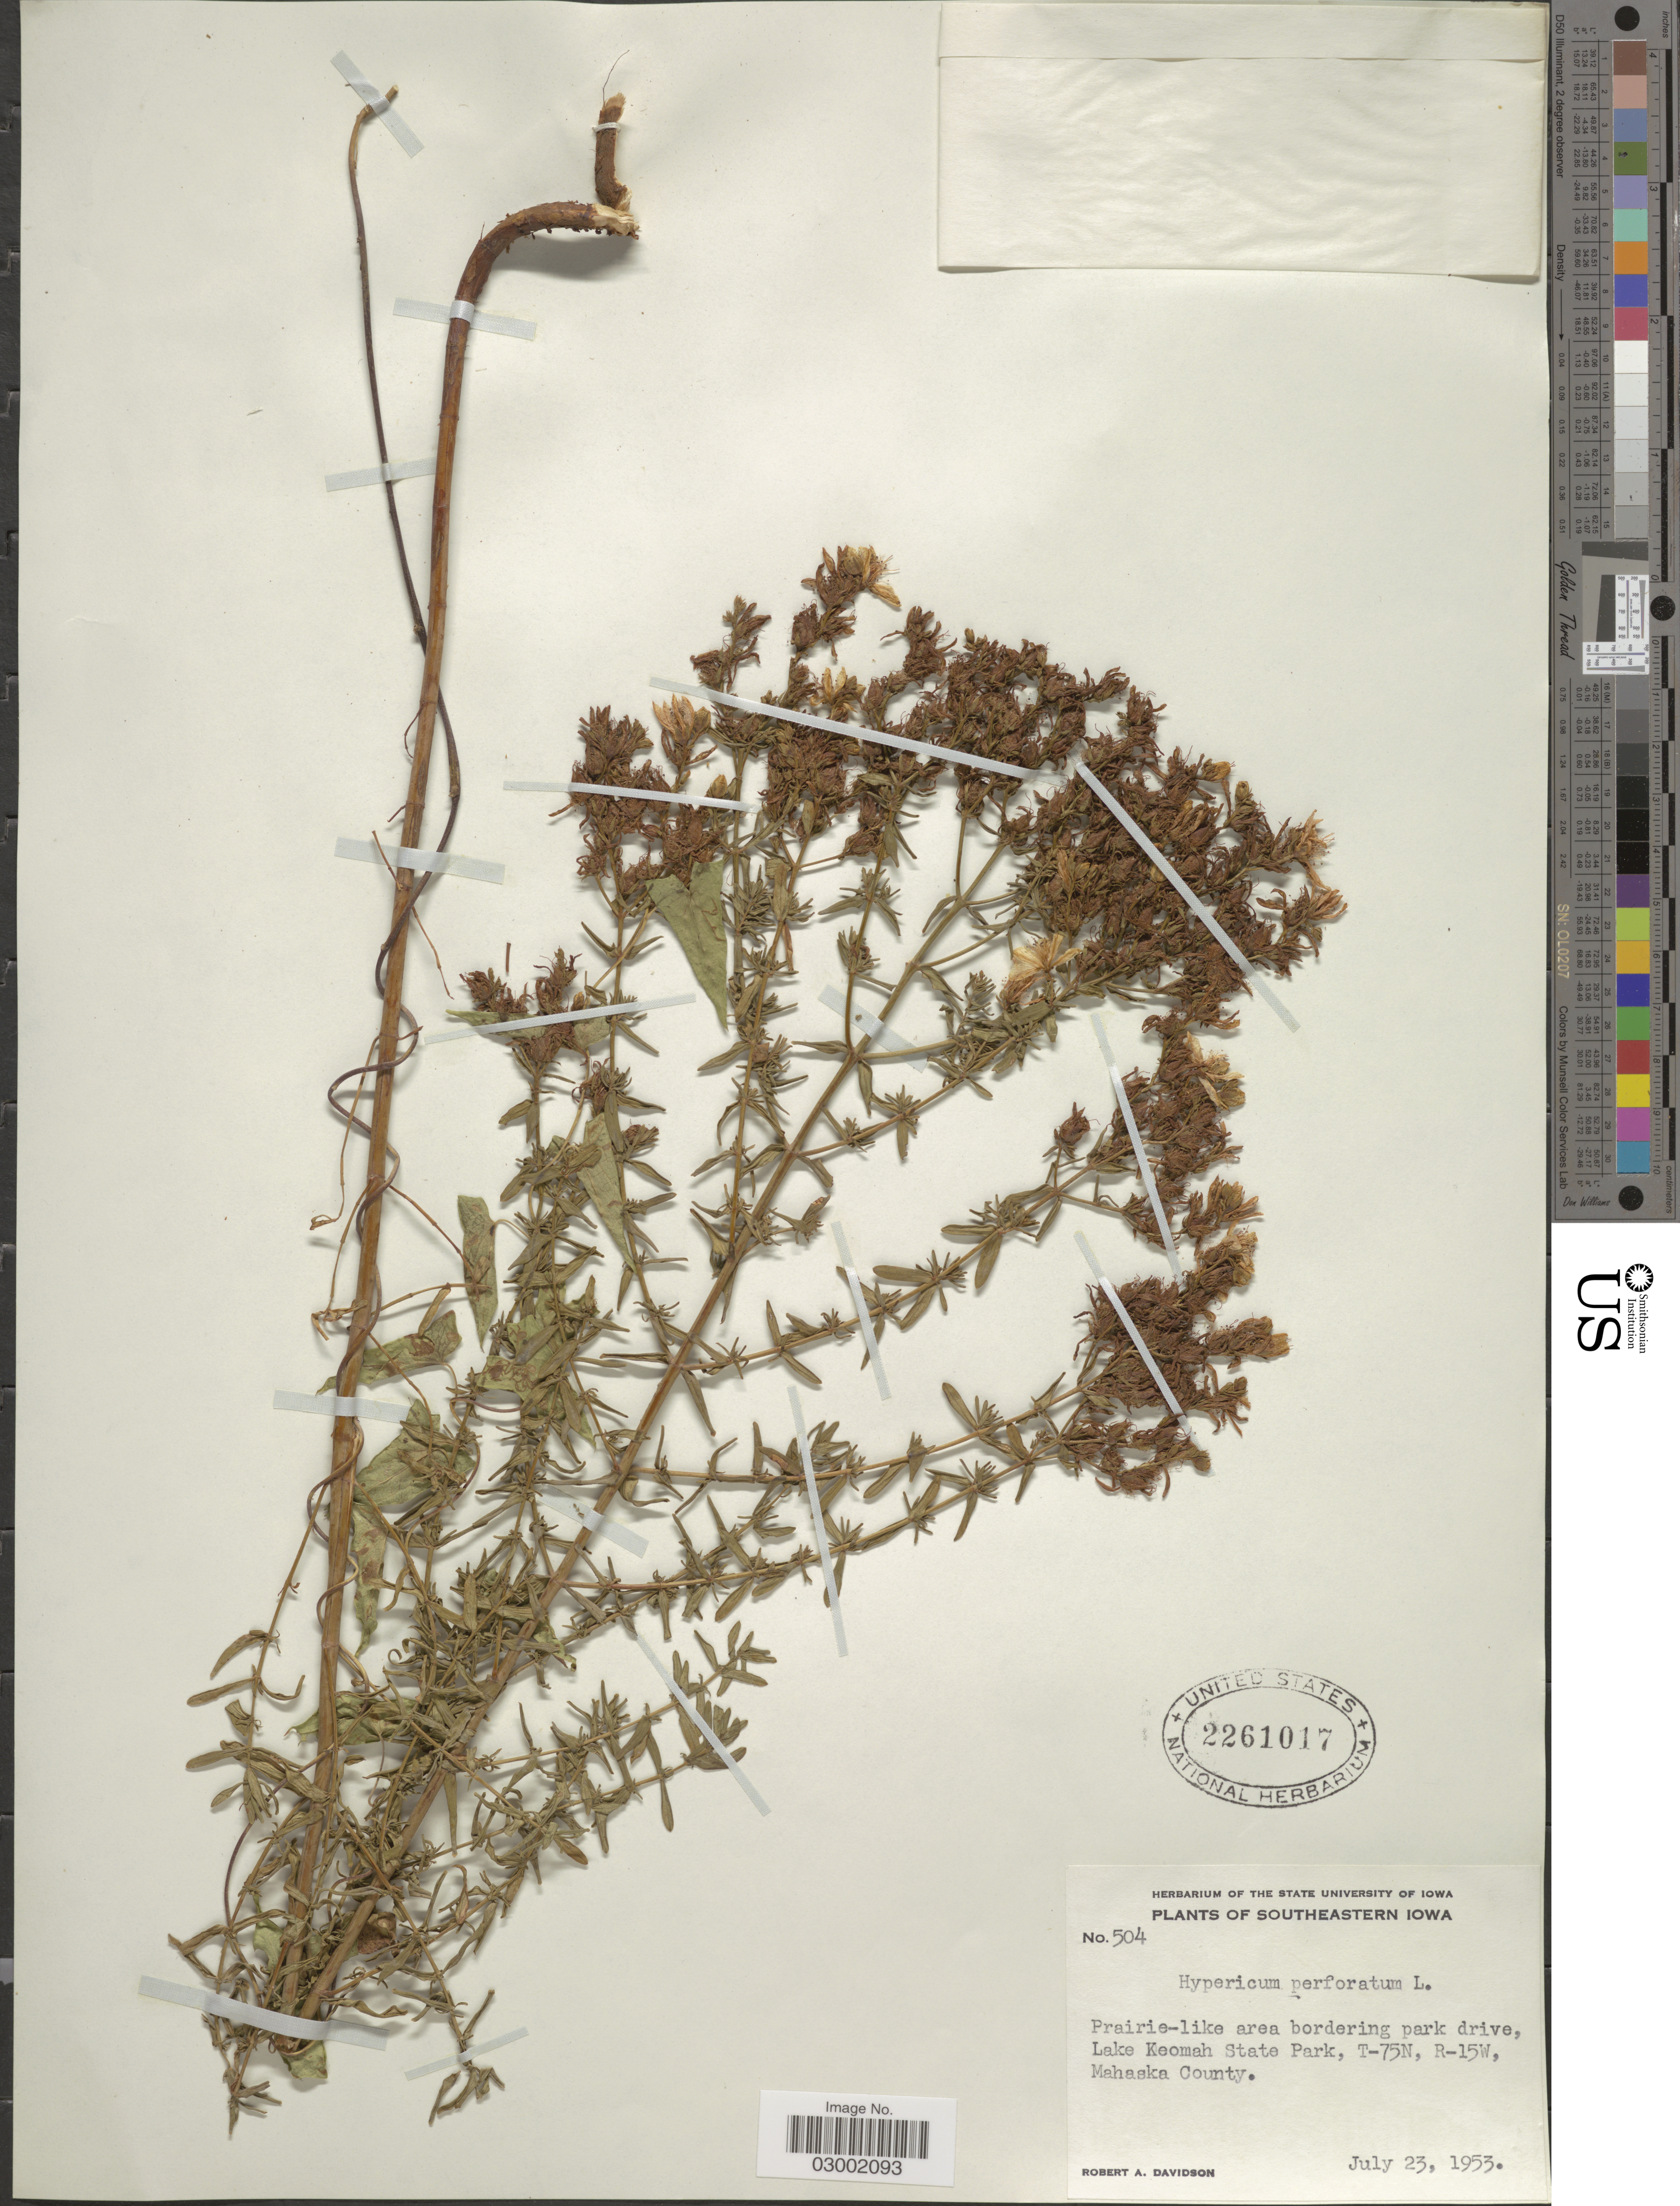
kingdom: Plantae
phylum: Tracheophyta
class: Magnoliopsida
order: Malpighiales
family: Hypericaceae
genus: Hypericum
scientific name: Hypericum perforatum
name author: L.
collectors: R. A. Davidson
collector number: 504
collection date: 1953-07-23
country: United States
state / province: Iowa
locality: Southeastern Iowa. Prairie-like area bordering park drive, Lake Keomah State Park, T-75N, R-15W, Mahaska County.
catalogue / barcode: US 2261017